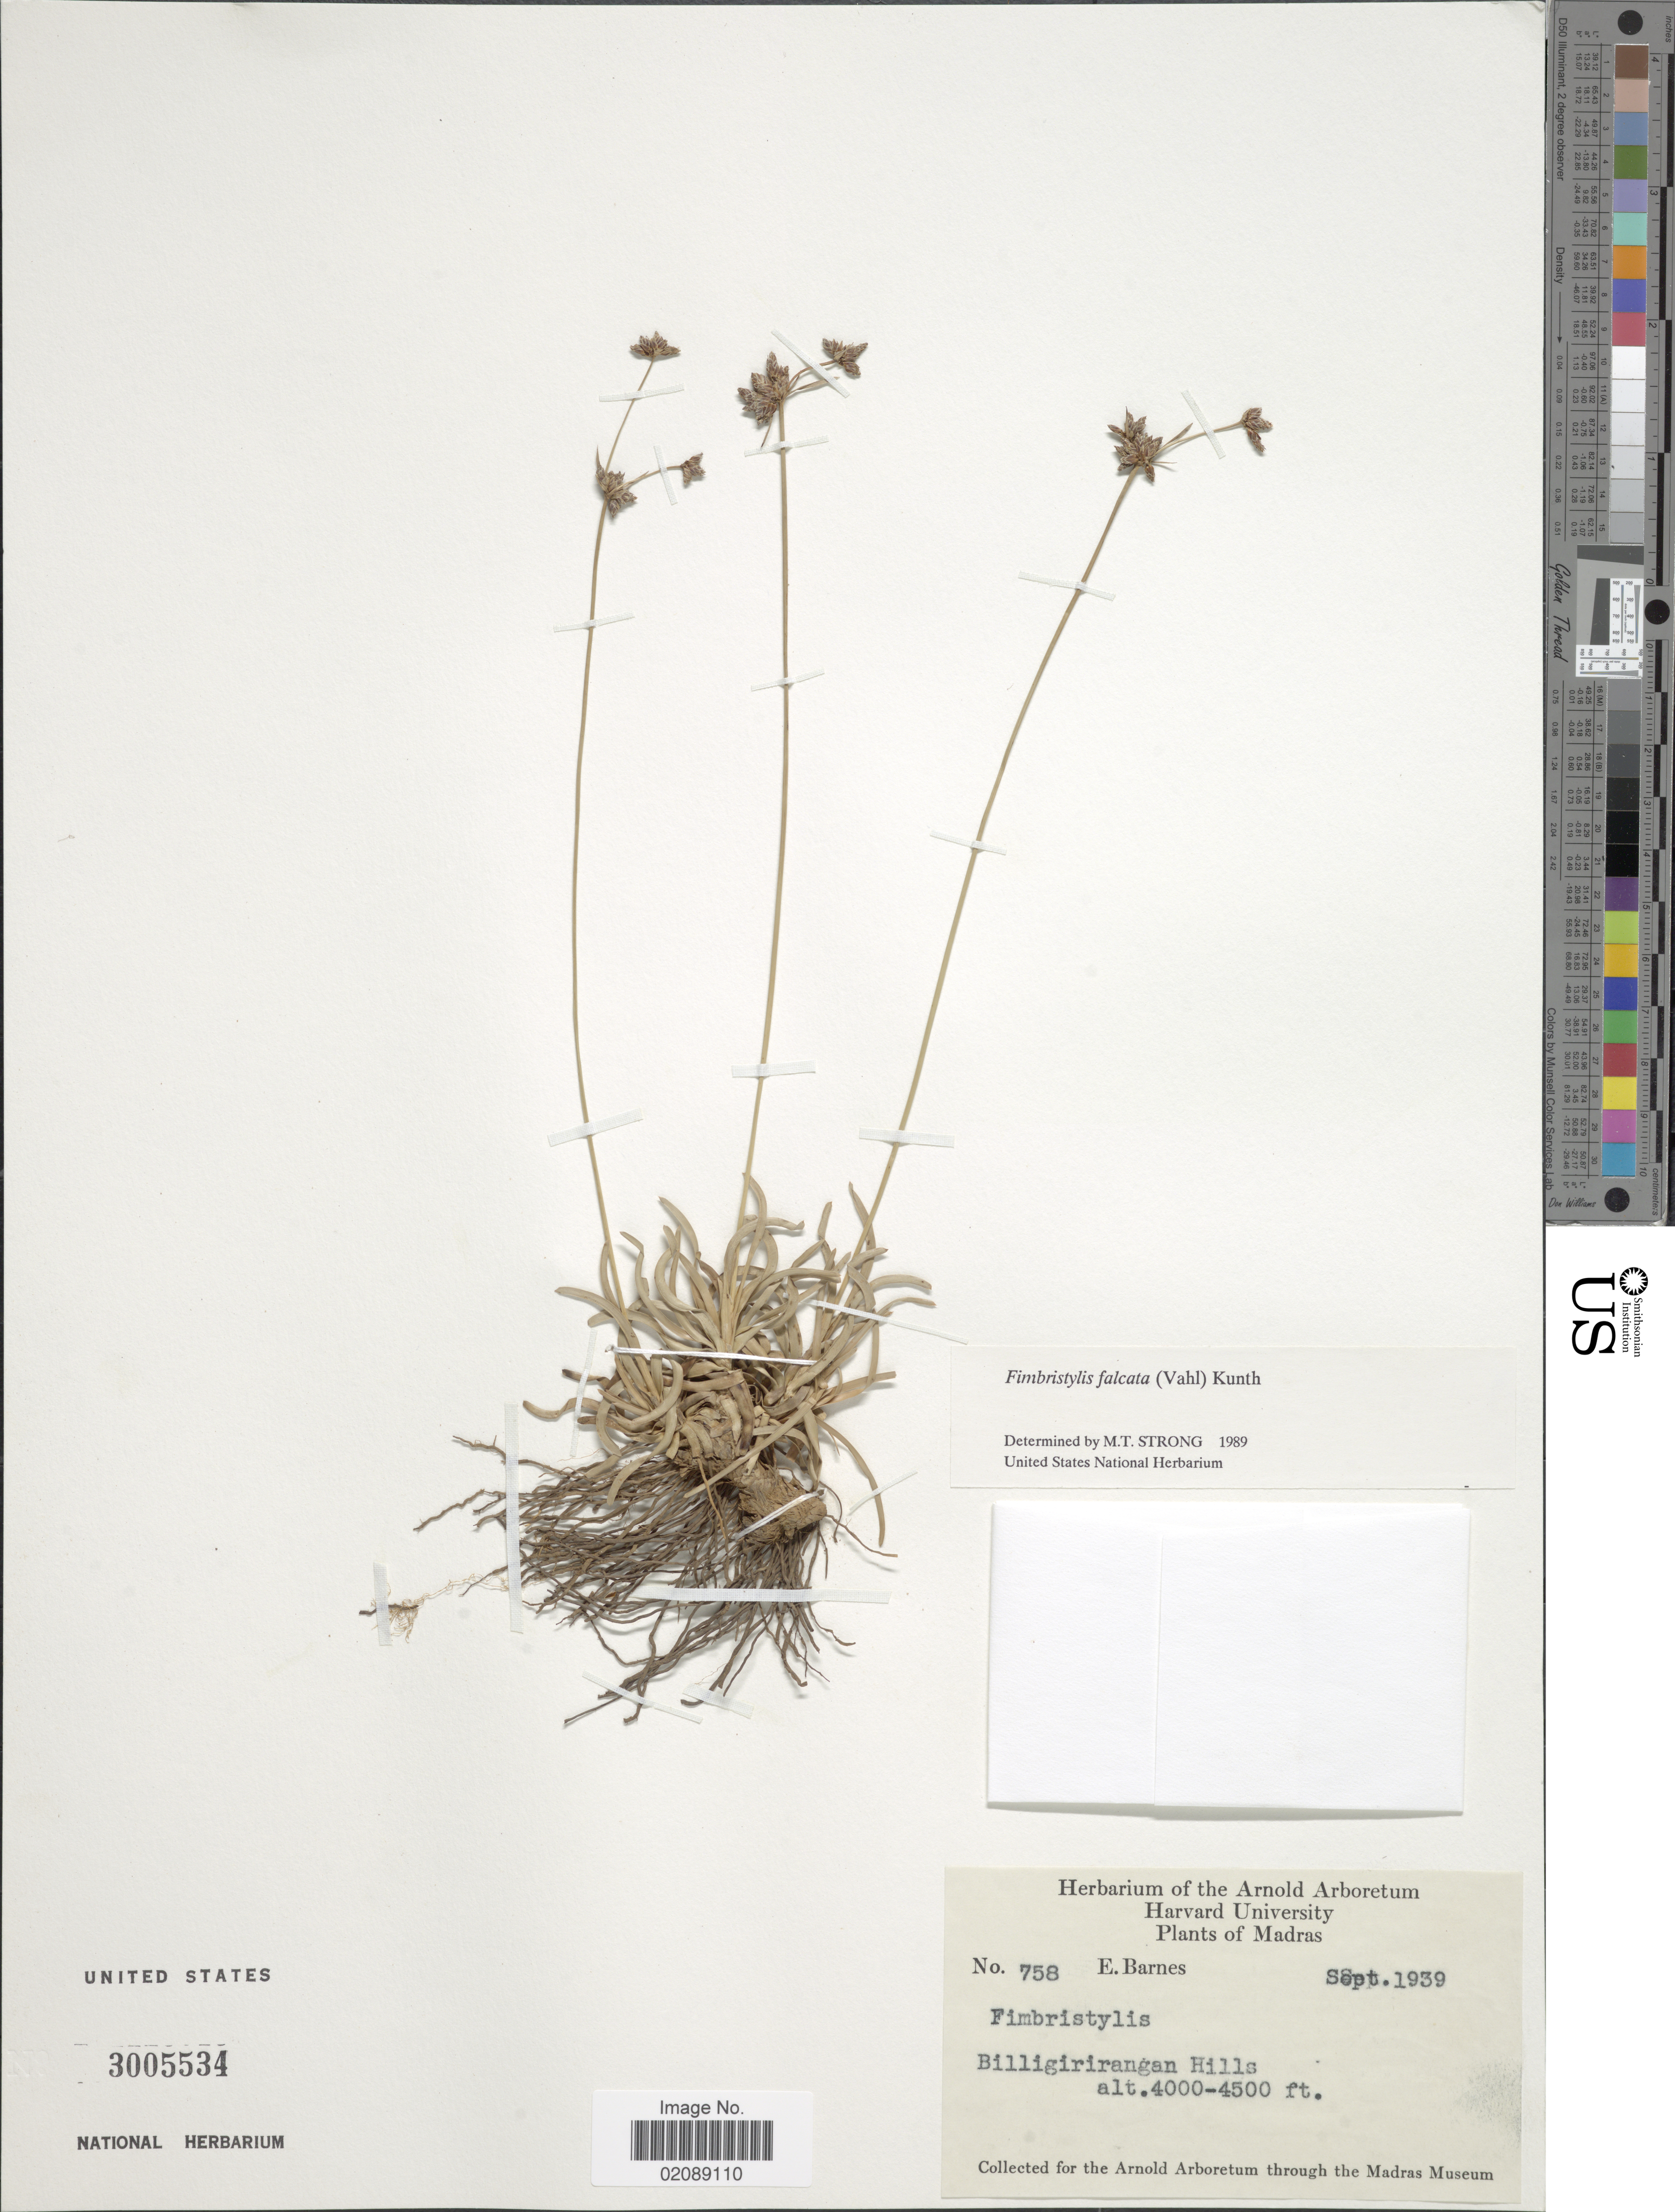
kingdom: Plantae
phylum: Tracheophyta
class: Liliopsida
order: Poales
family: Cyperaceae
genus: Fimbristylis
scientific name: Fimbristylis falcata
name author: (Vahl) Kunth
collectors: E. Barnes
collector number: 758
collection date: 1939-09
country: India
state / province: Karnataka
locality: Madras, Billigirirangan Hills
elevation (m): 1219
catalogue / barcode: US 3005534